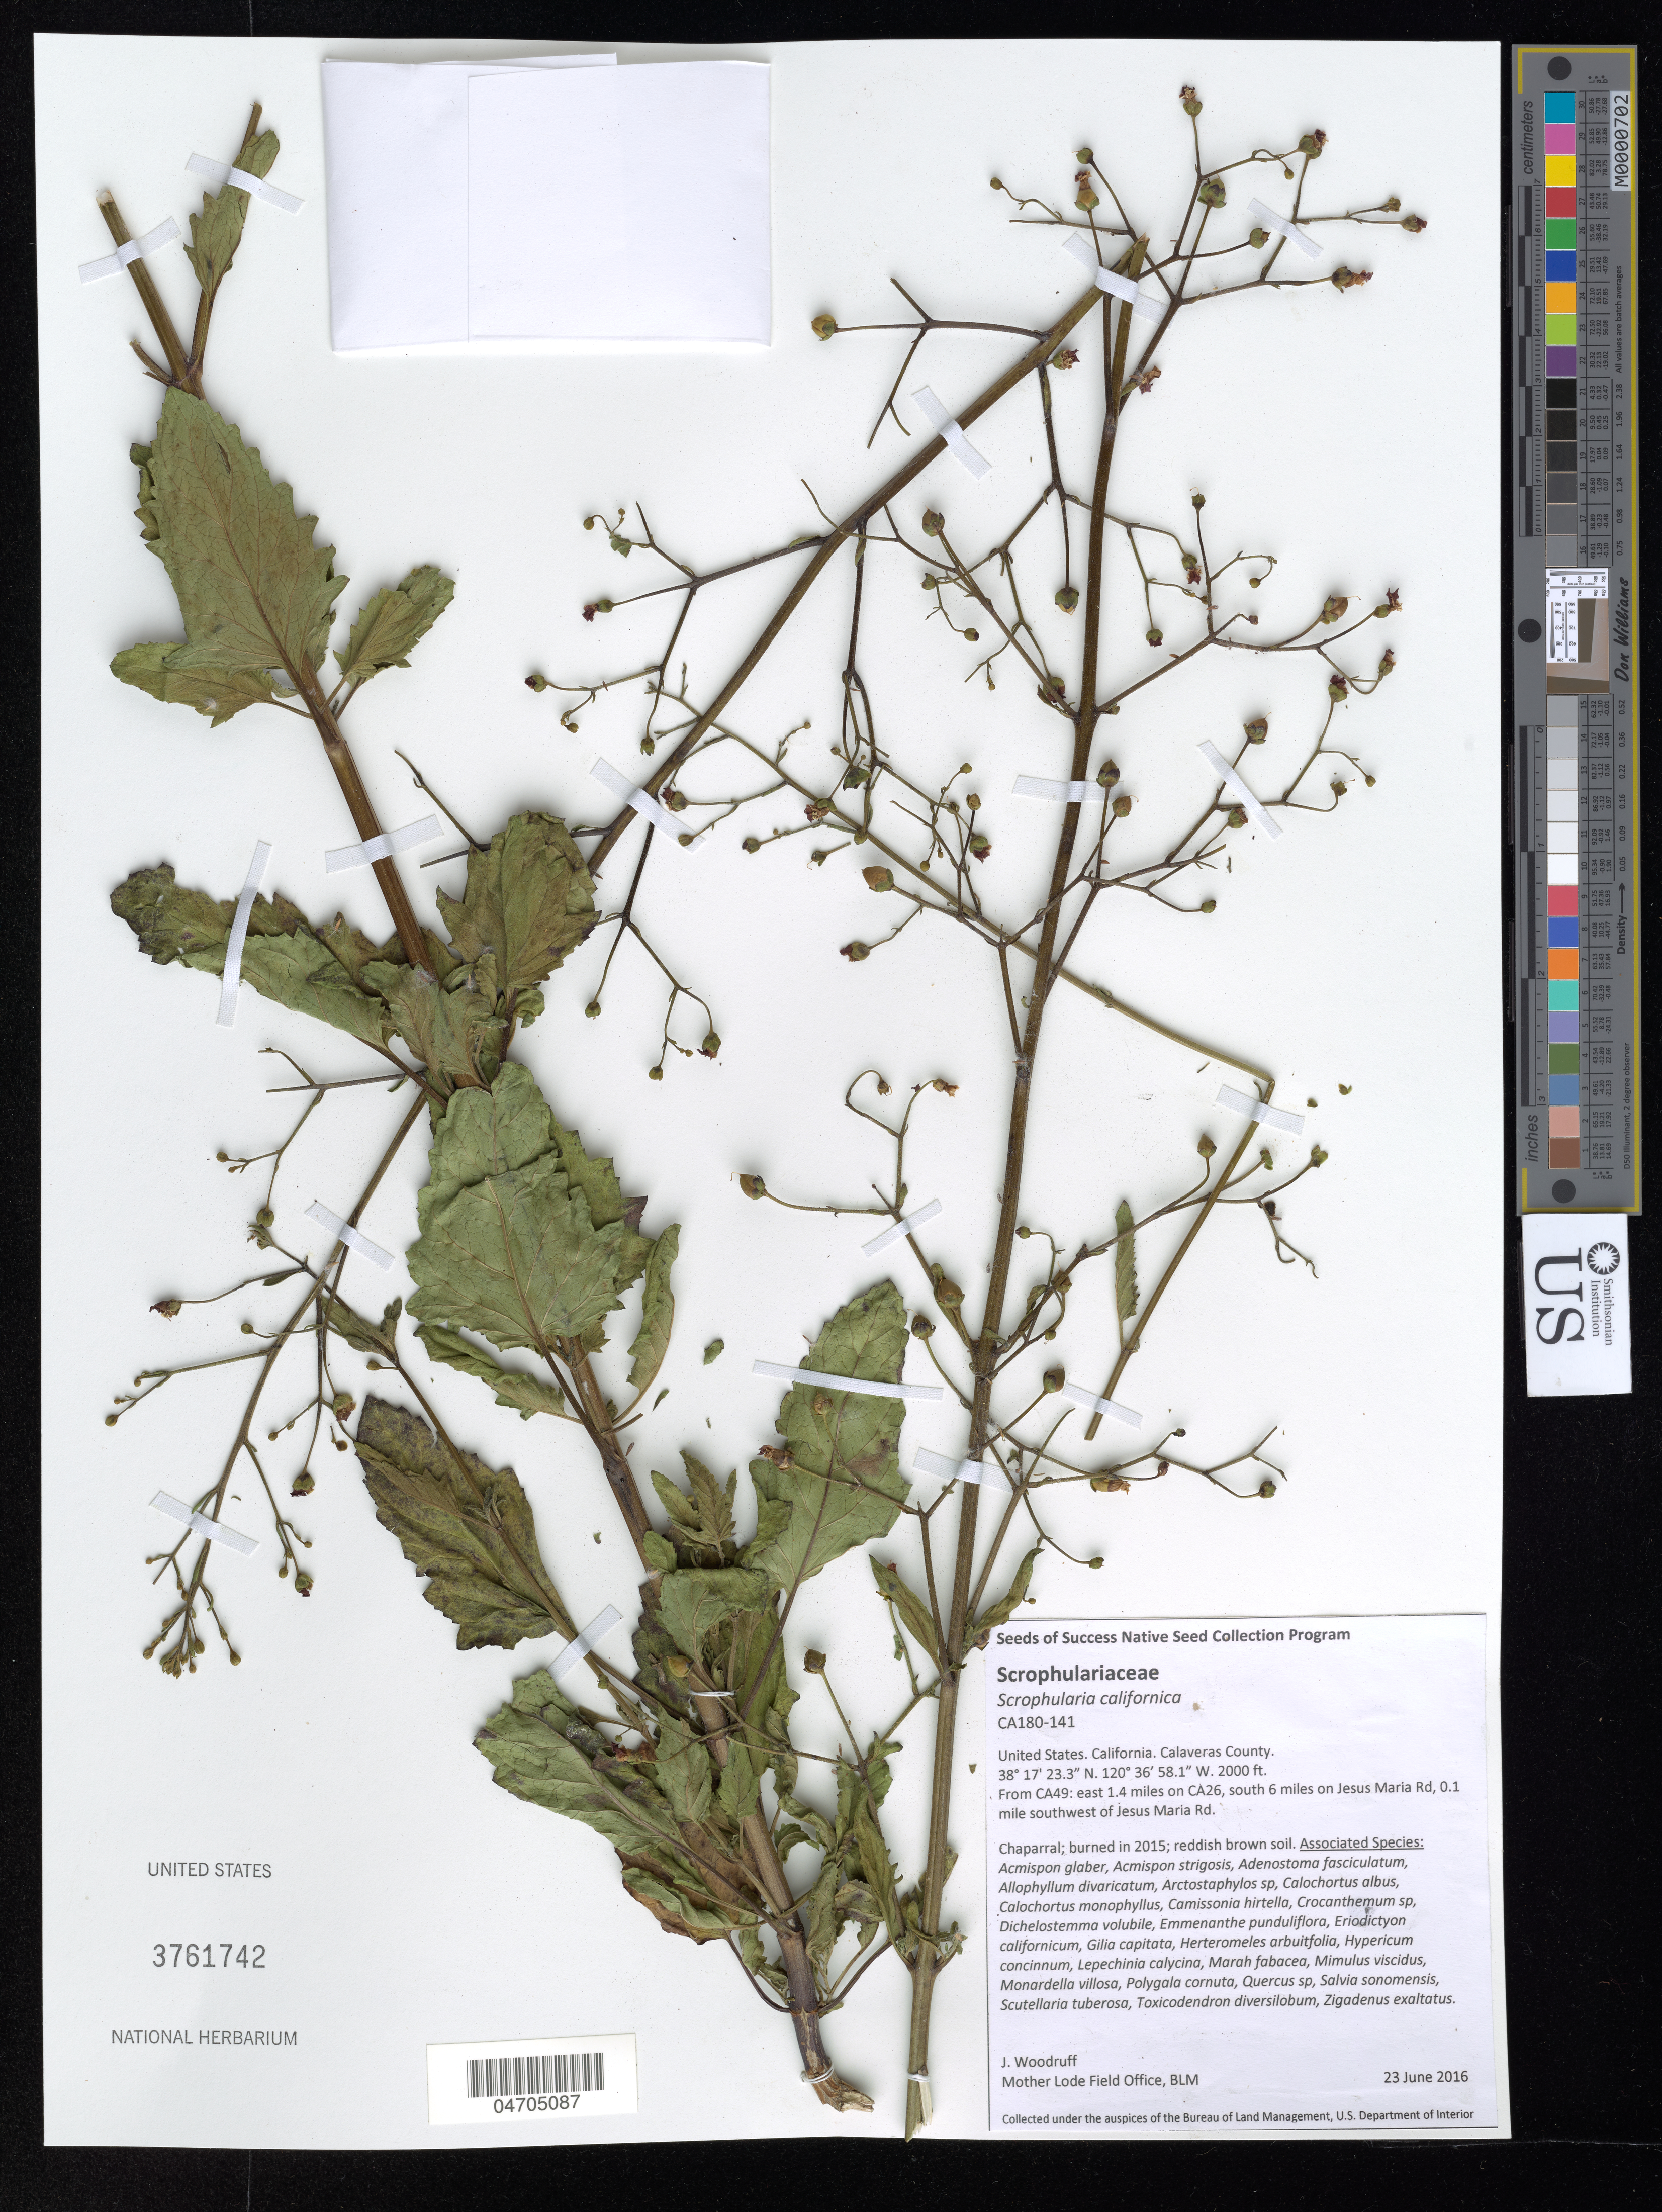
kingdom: Plantae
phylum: Tracheophyta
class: Magnoliopsida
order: Lamiales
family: Scrophulariaceae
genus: Scrophularia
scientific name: Scrophularia californica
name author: Cham. & Schltdl.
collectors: J. Woodruff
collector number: CA180-141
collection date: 2016-06-23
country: United States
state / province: California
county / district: Calaveras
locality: Calaveras County. From CA49: east 1.4 miles on CA26, south 6 miles on Jesus Maria Rd, 0.1 mile southwest of Jesus Maria Rd.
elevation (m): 610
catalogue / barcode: US 3761742